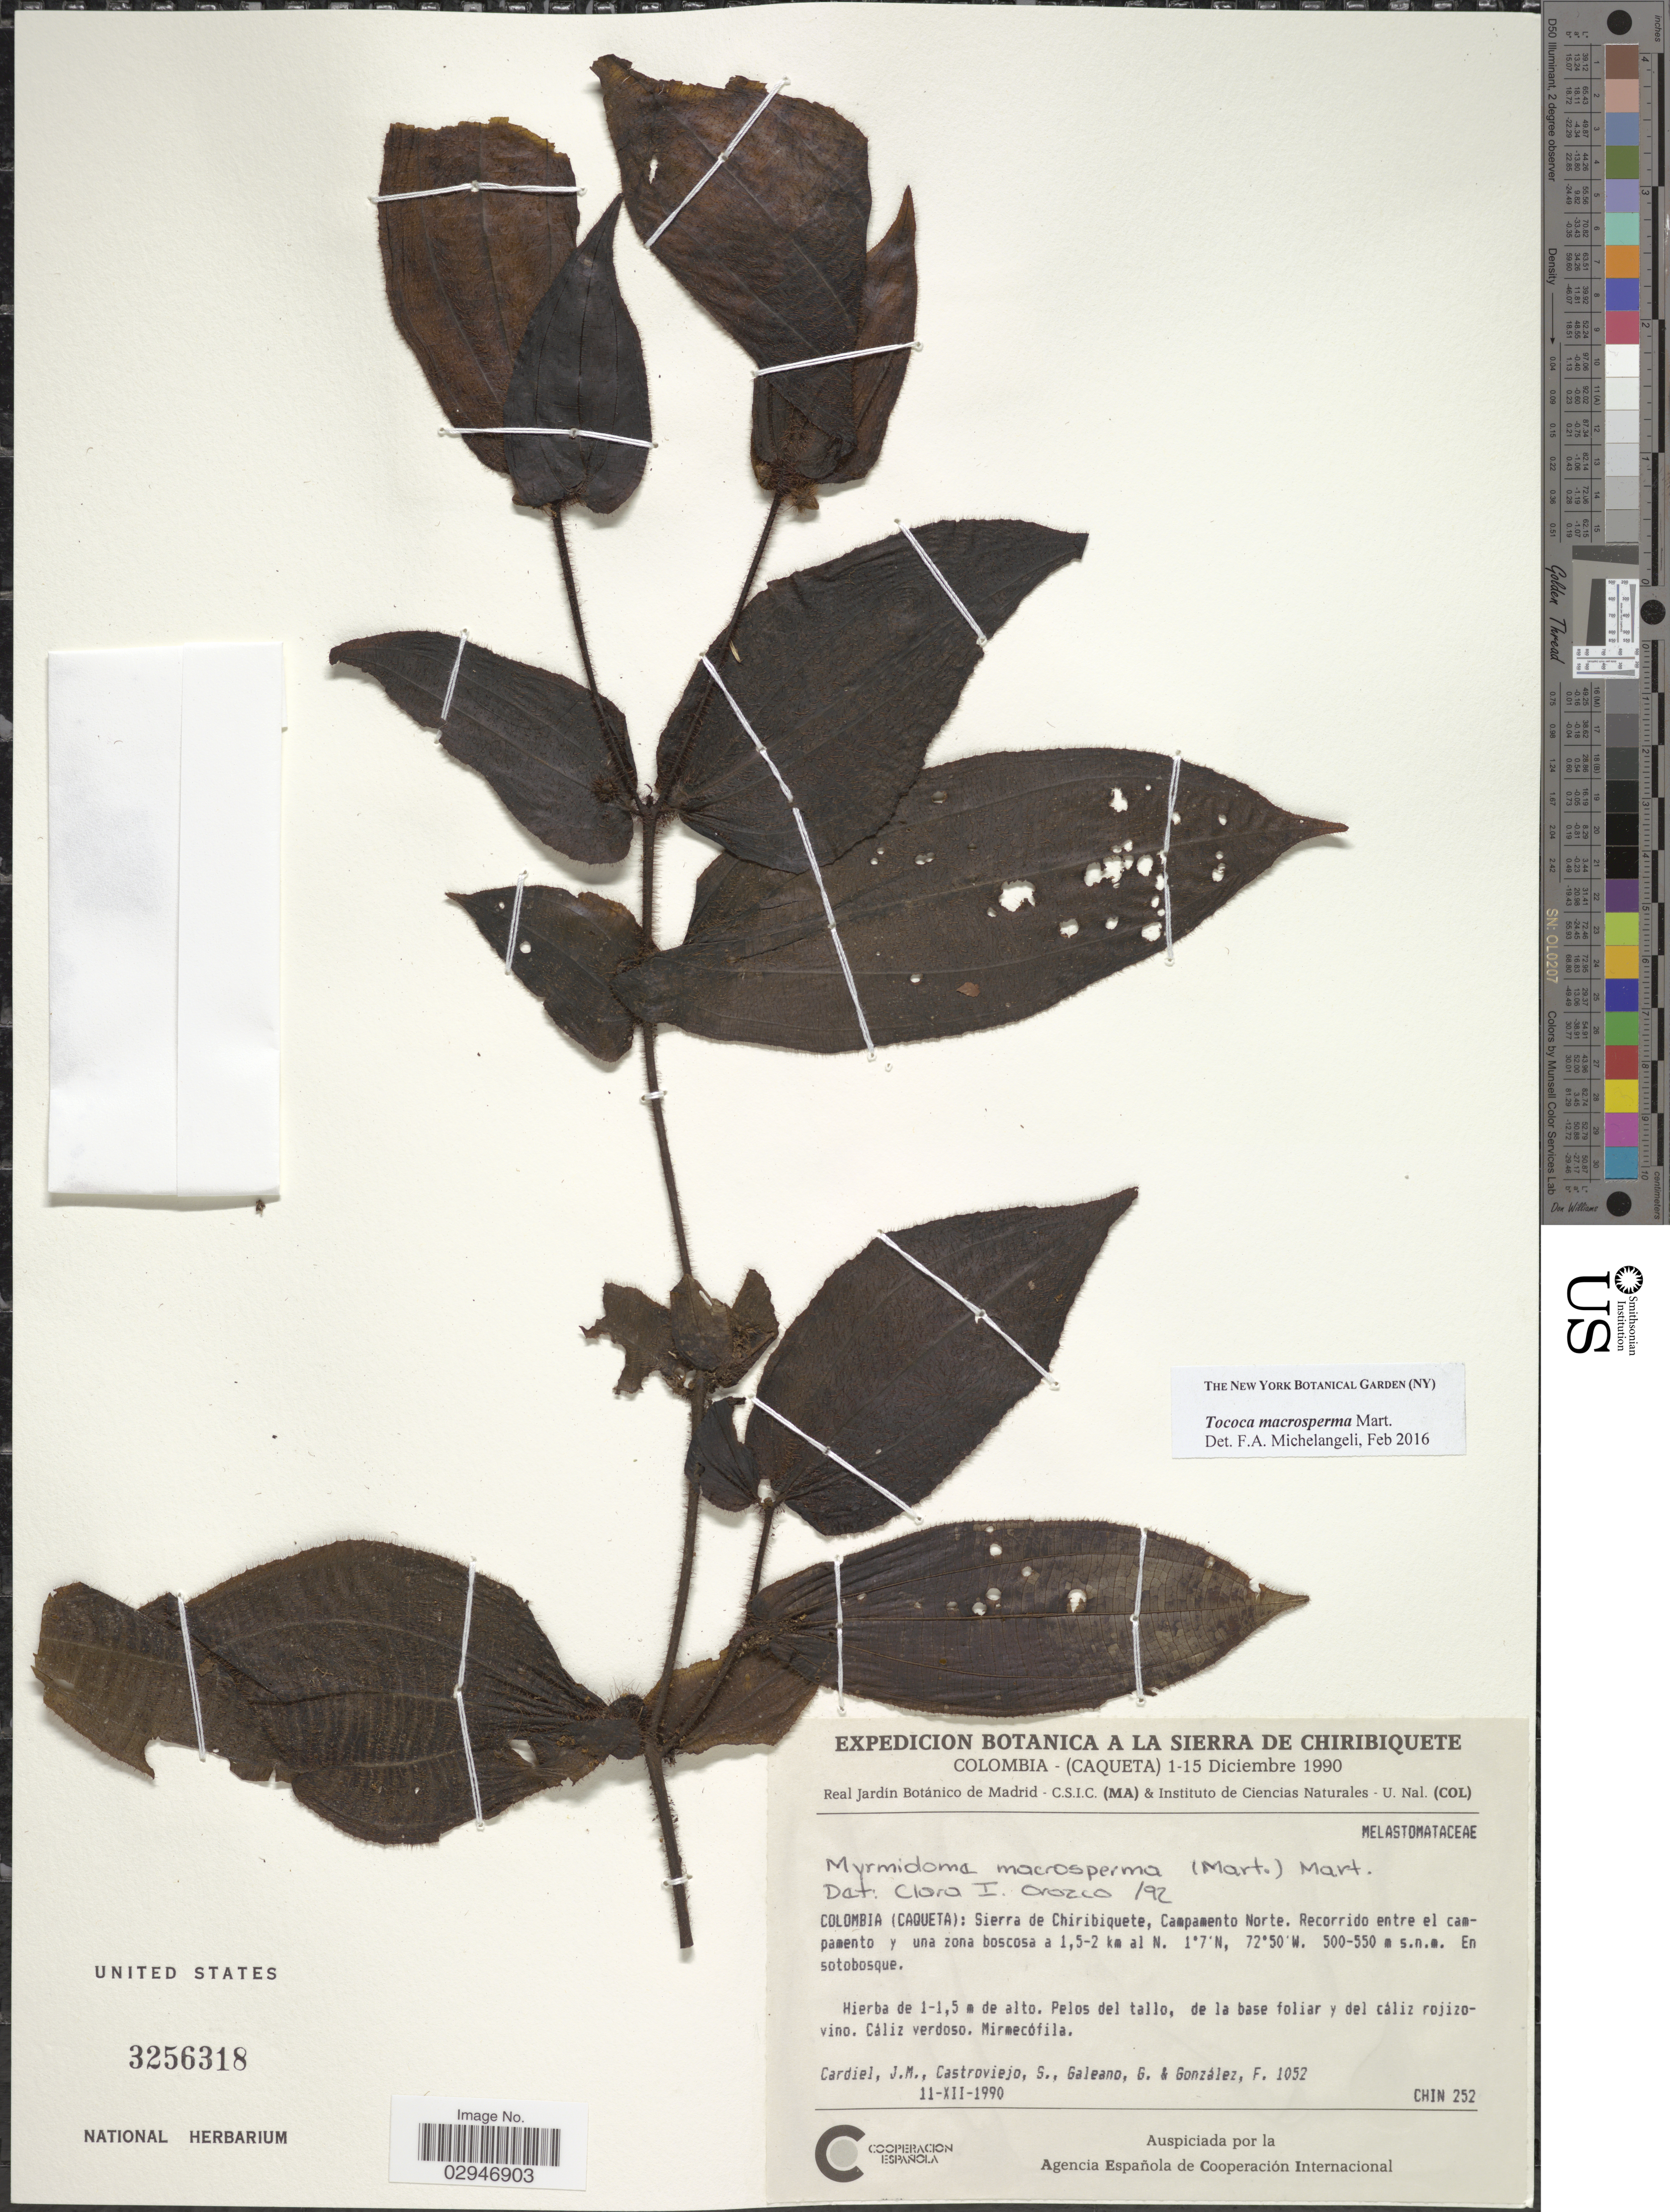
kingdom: Plantae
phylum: Tracheophyta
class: Magnoliopsida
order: Myrtales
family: Melastomataceae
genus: Tococa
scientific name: Tococa macrosperma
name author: Mart.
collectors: J. Cardiel, S. Castroviejo, G. A. Galeano & F. González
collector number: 1052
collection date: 1990-12-11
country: Colombia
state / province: Caquetá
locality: Sierra de Chiribiquete, Campamento Norte. Recorrido entre el campamento y una zona boscosa a 1,5-2 km al N.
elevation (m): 500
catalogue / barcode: US 3256318